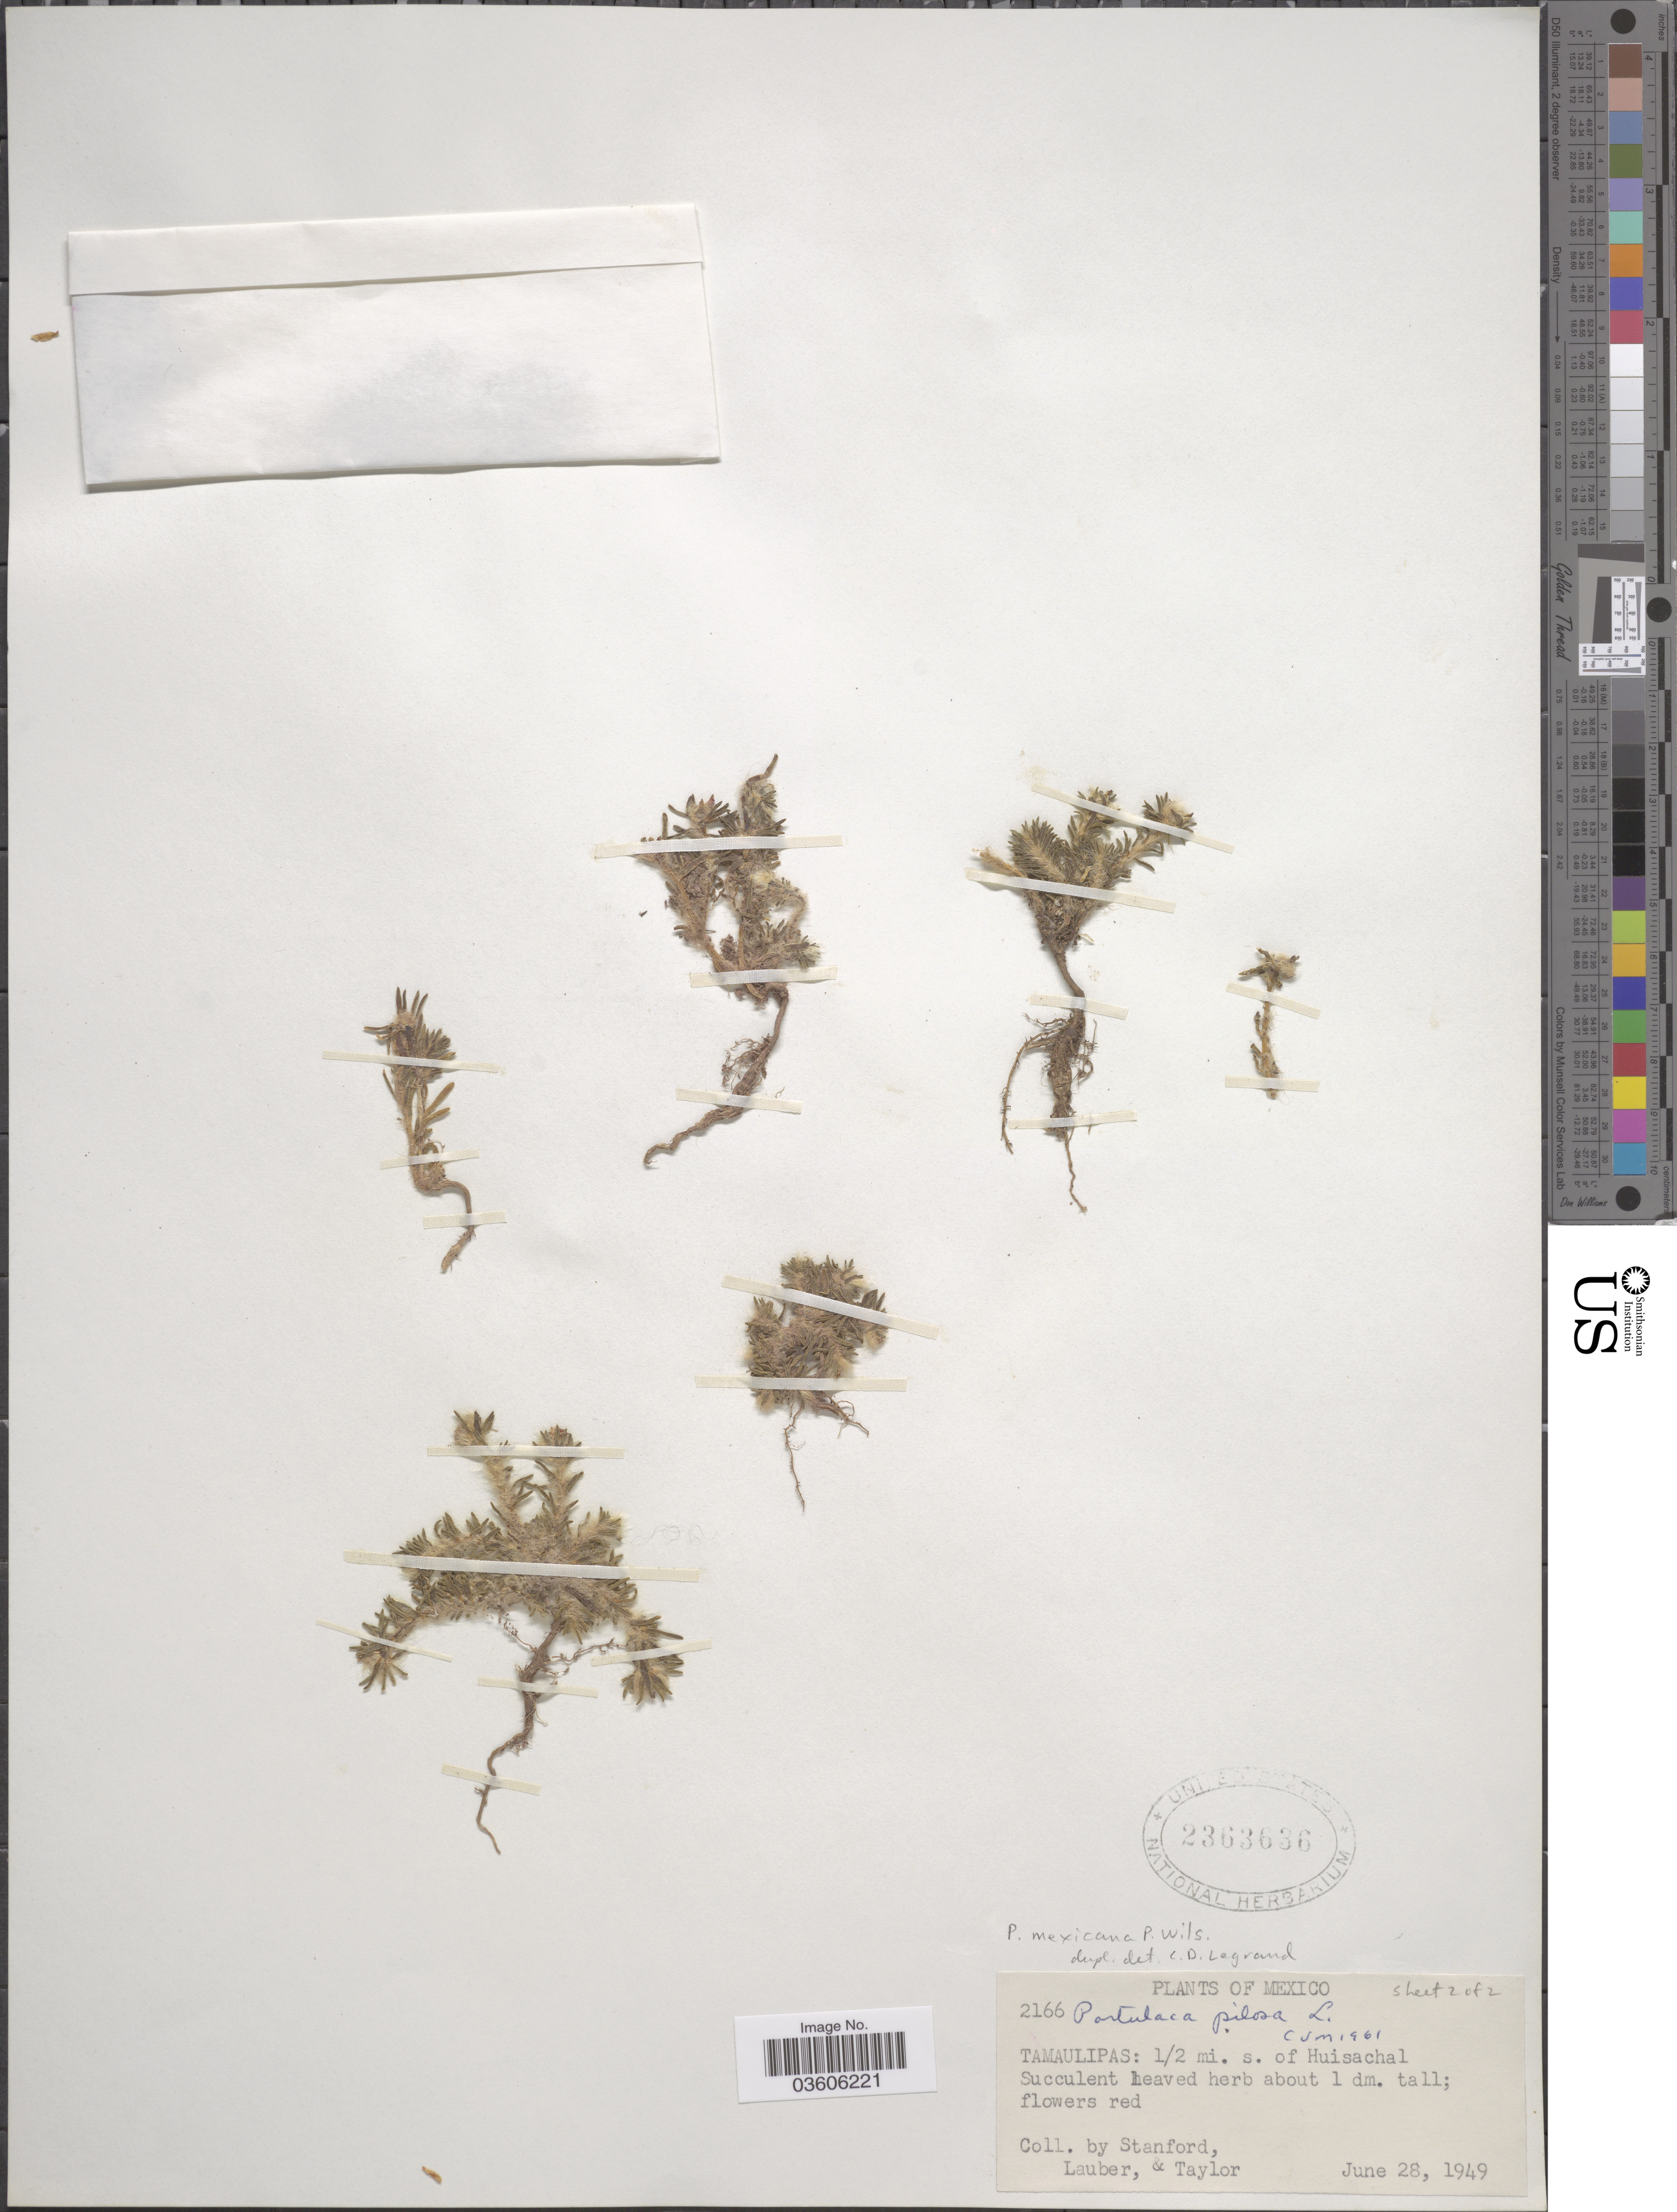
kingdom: Plantae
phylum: Tracheophyta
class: Magnoliopsida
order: Caryophyllales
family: Portulacaceae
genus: Portulaca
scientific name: Portulaca mexicana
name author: P. Wilson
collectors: -. Stanford, Lauber, -- & -- Taylor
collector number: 2166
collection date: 1949-06-28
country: Mexico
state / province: Tamaulipas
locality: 1/2 mi. s. of Huisachal.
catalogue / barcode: US 2363636